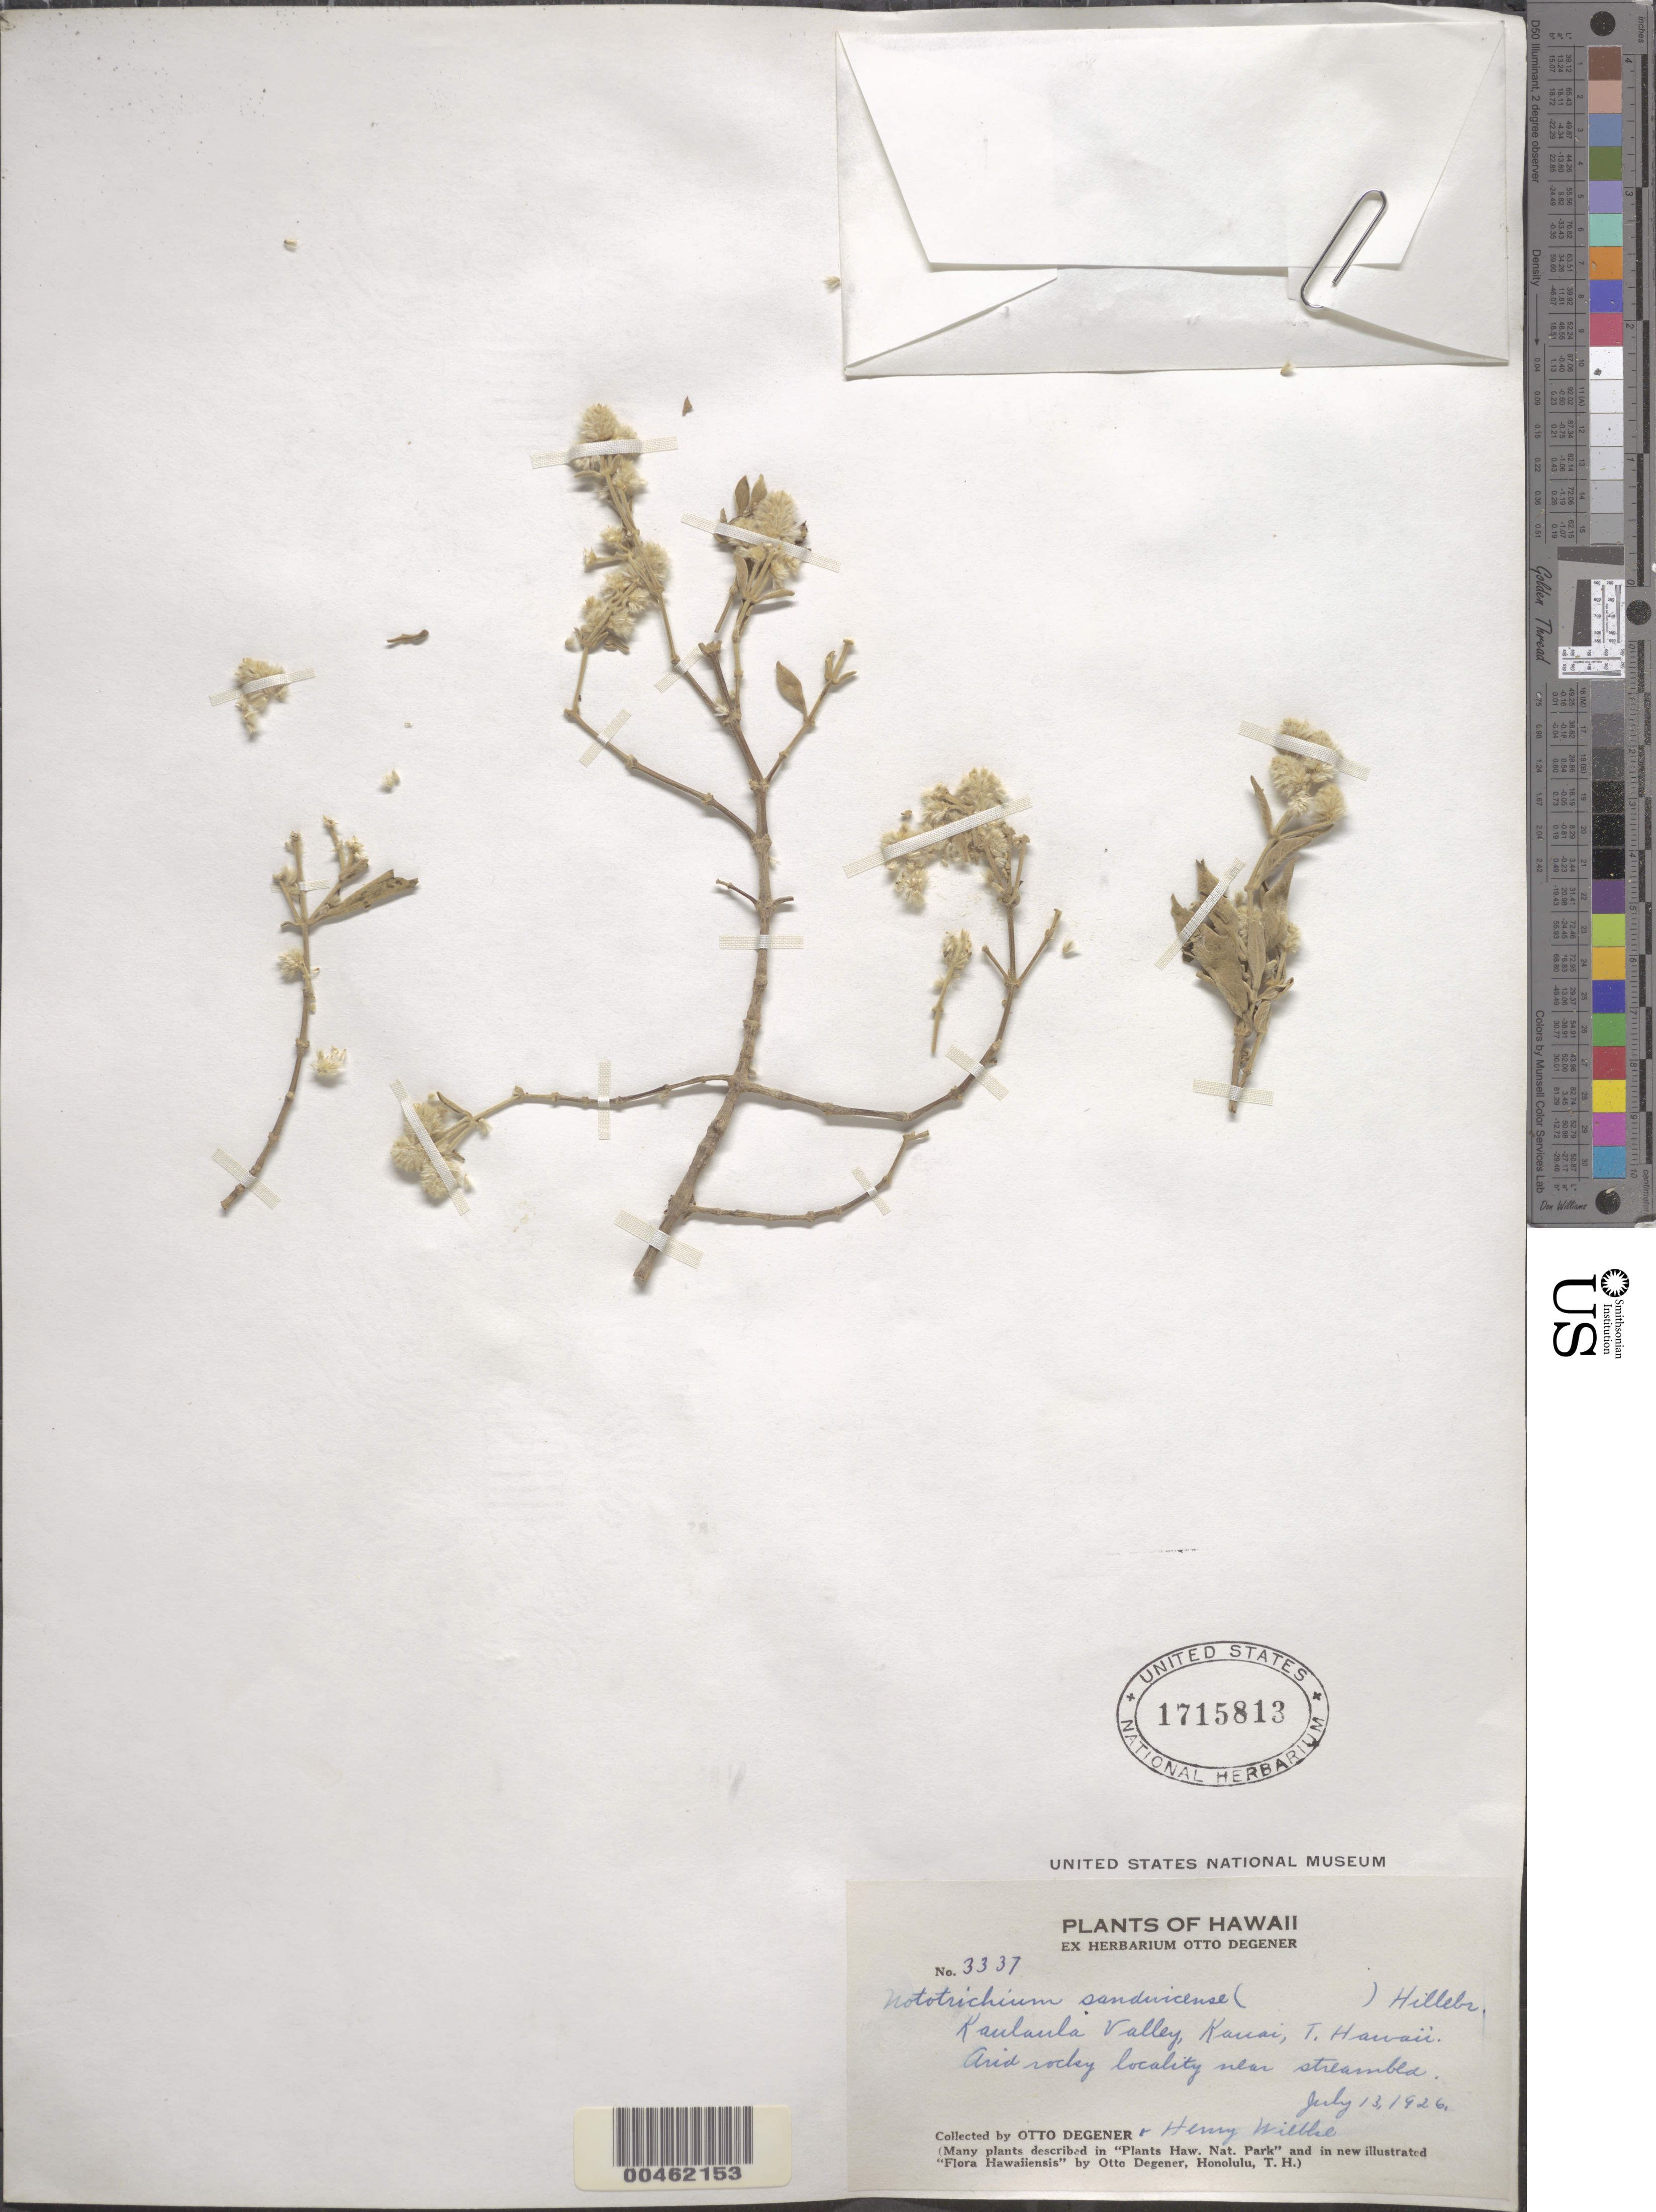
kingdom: Plantae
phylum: Tracheophyta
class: Magnoliopsida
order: Caryophyllales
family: Amaranthaceae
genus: Achyranthes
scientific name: Achyranthes sandwicensis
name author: (A. Gray) Di Vincenzo et al.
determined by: Wagner, W. L., (BOT), Smithsonian Institution - National Museum of Natural History (UNITED STATES)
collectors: O. Degener & H. Wiebke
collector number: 3337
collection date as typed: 13 Jul 1926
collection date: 1926-07-13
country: United States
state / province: Hawaii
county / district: Kauai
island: Kaua'i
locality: Kaulaula Valley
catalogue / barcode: US 1715813